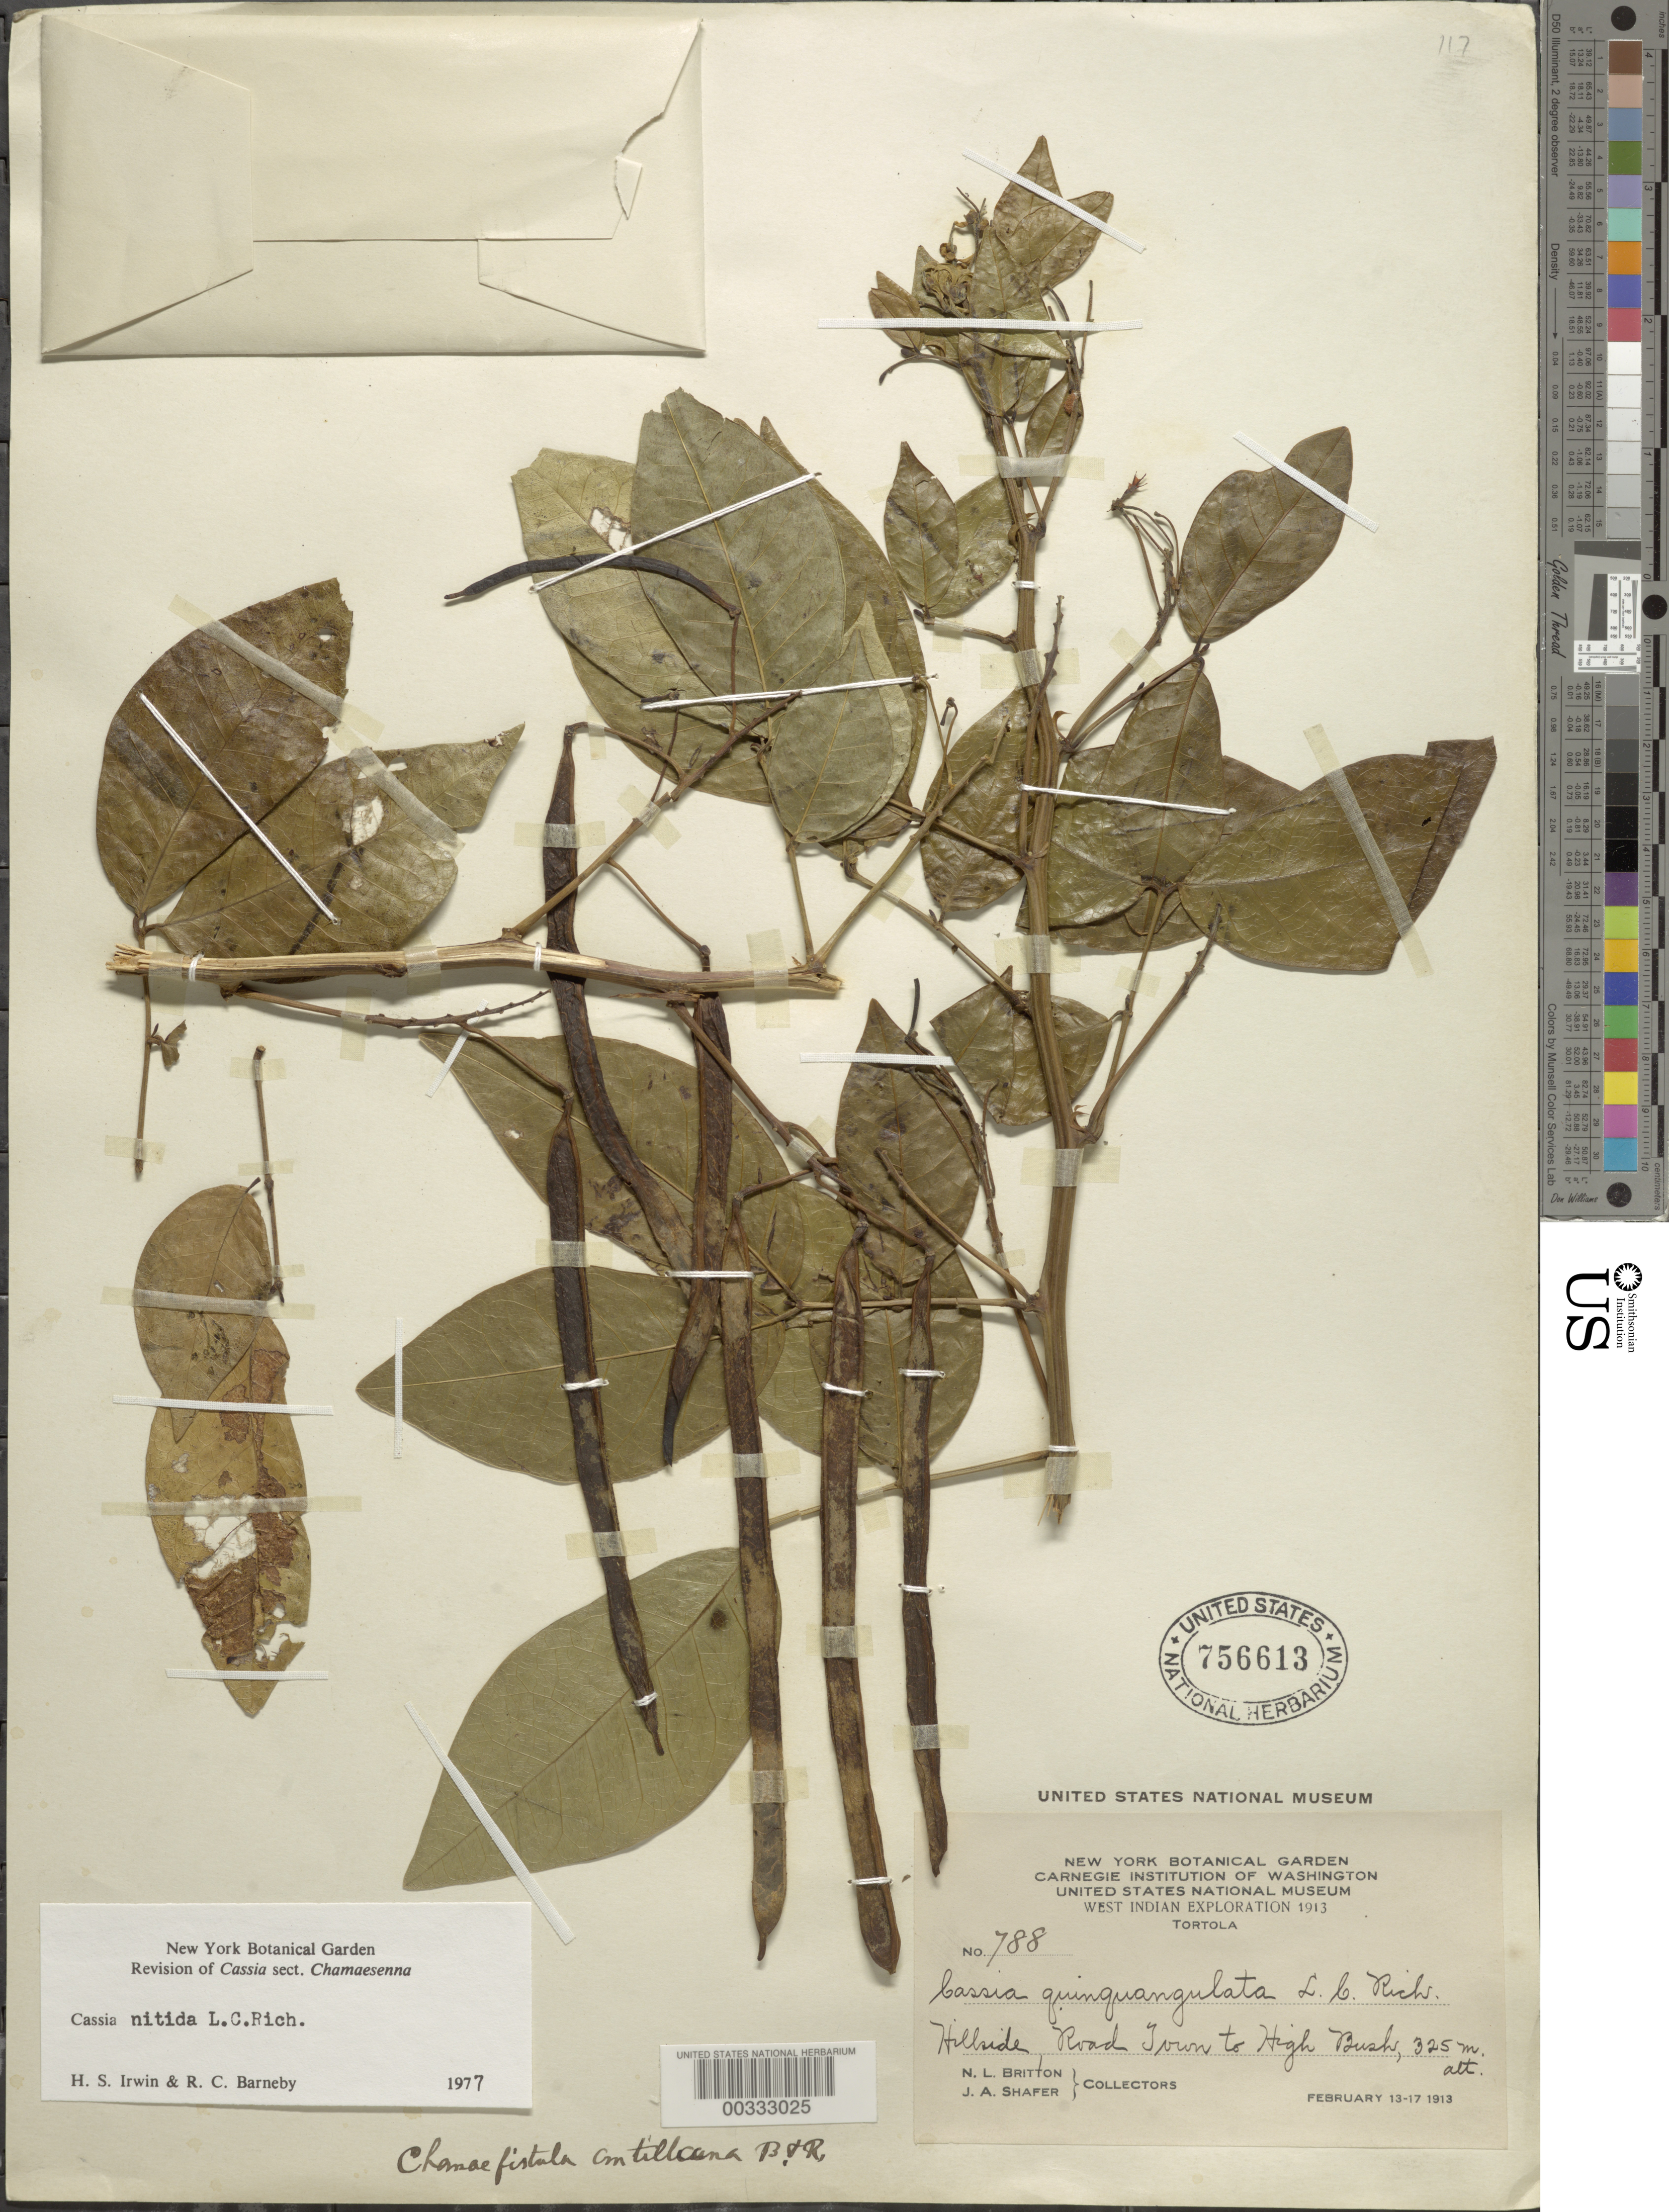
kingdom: Plantae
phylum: Tracheophyta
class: Magnoliopsida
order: Fabales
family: Fabaceae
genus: Senna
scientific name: Senna nitida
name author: (Rich.) H.S. Irwin & Barneby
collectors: N. Britton & J. A. Shafer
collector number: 788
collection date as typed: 13 Feb 1913 to 17 Feb 1913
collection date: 1913-02-13/1913-02-17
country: British Virgin Islands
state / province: Tortola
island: Tortola Island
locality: Road town to high bush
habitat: Hillside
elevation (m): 325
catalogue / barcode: US 756613